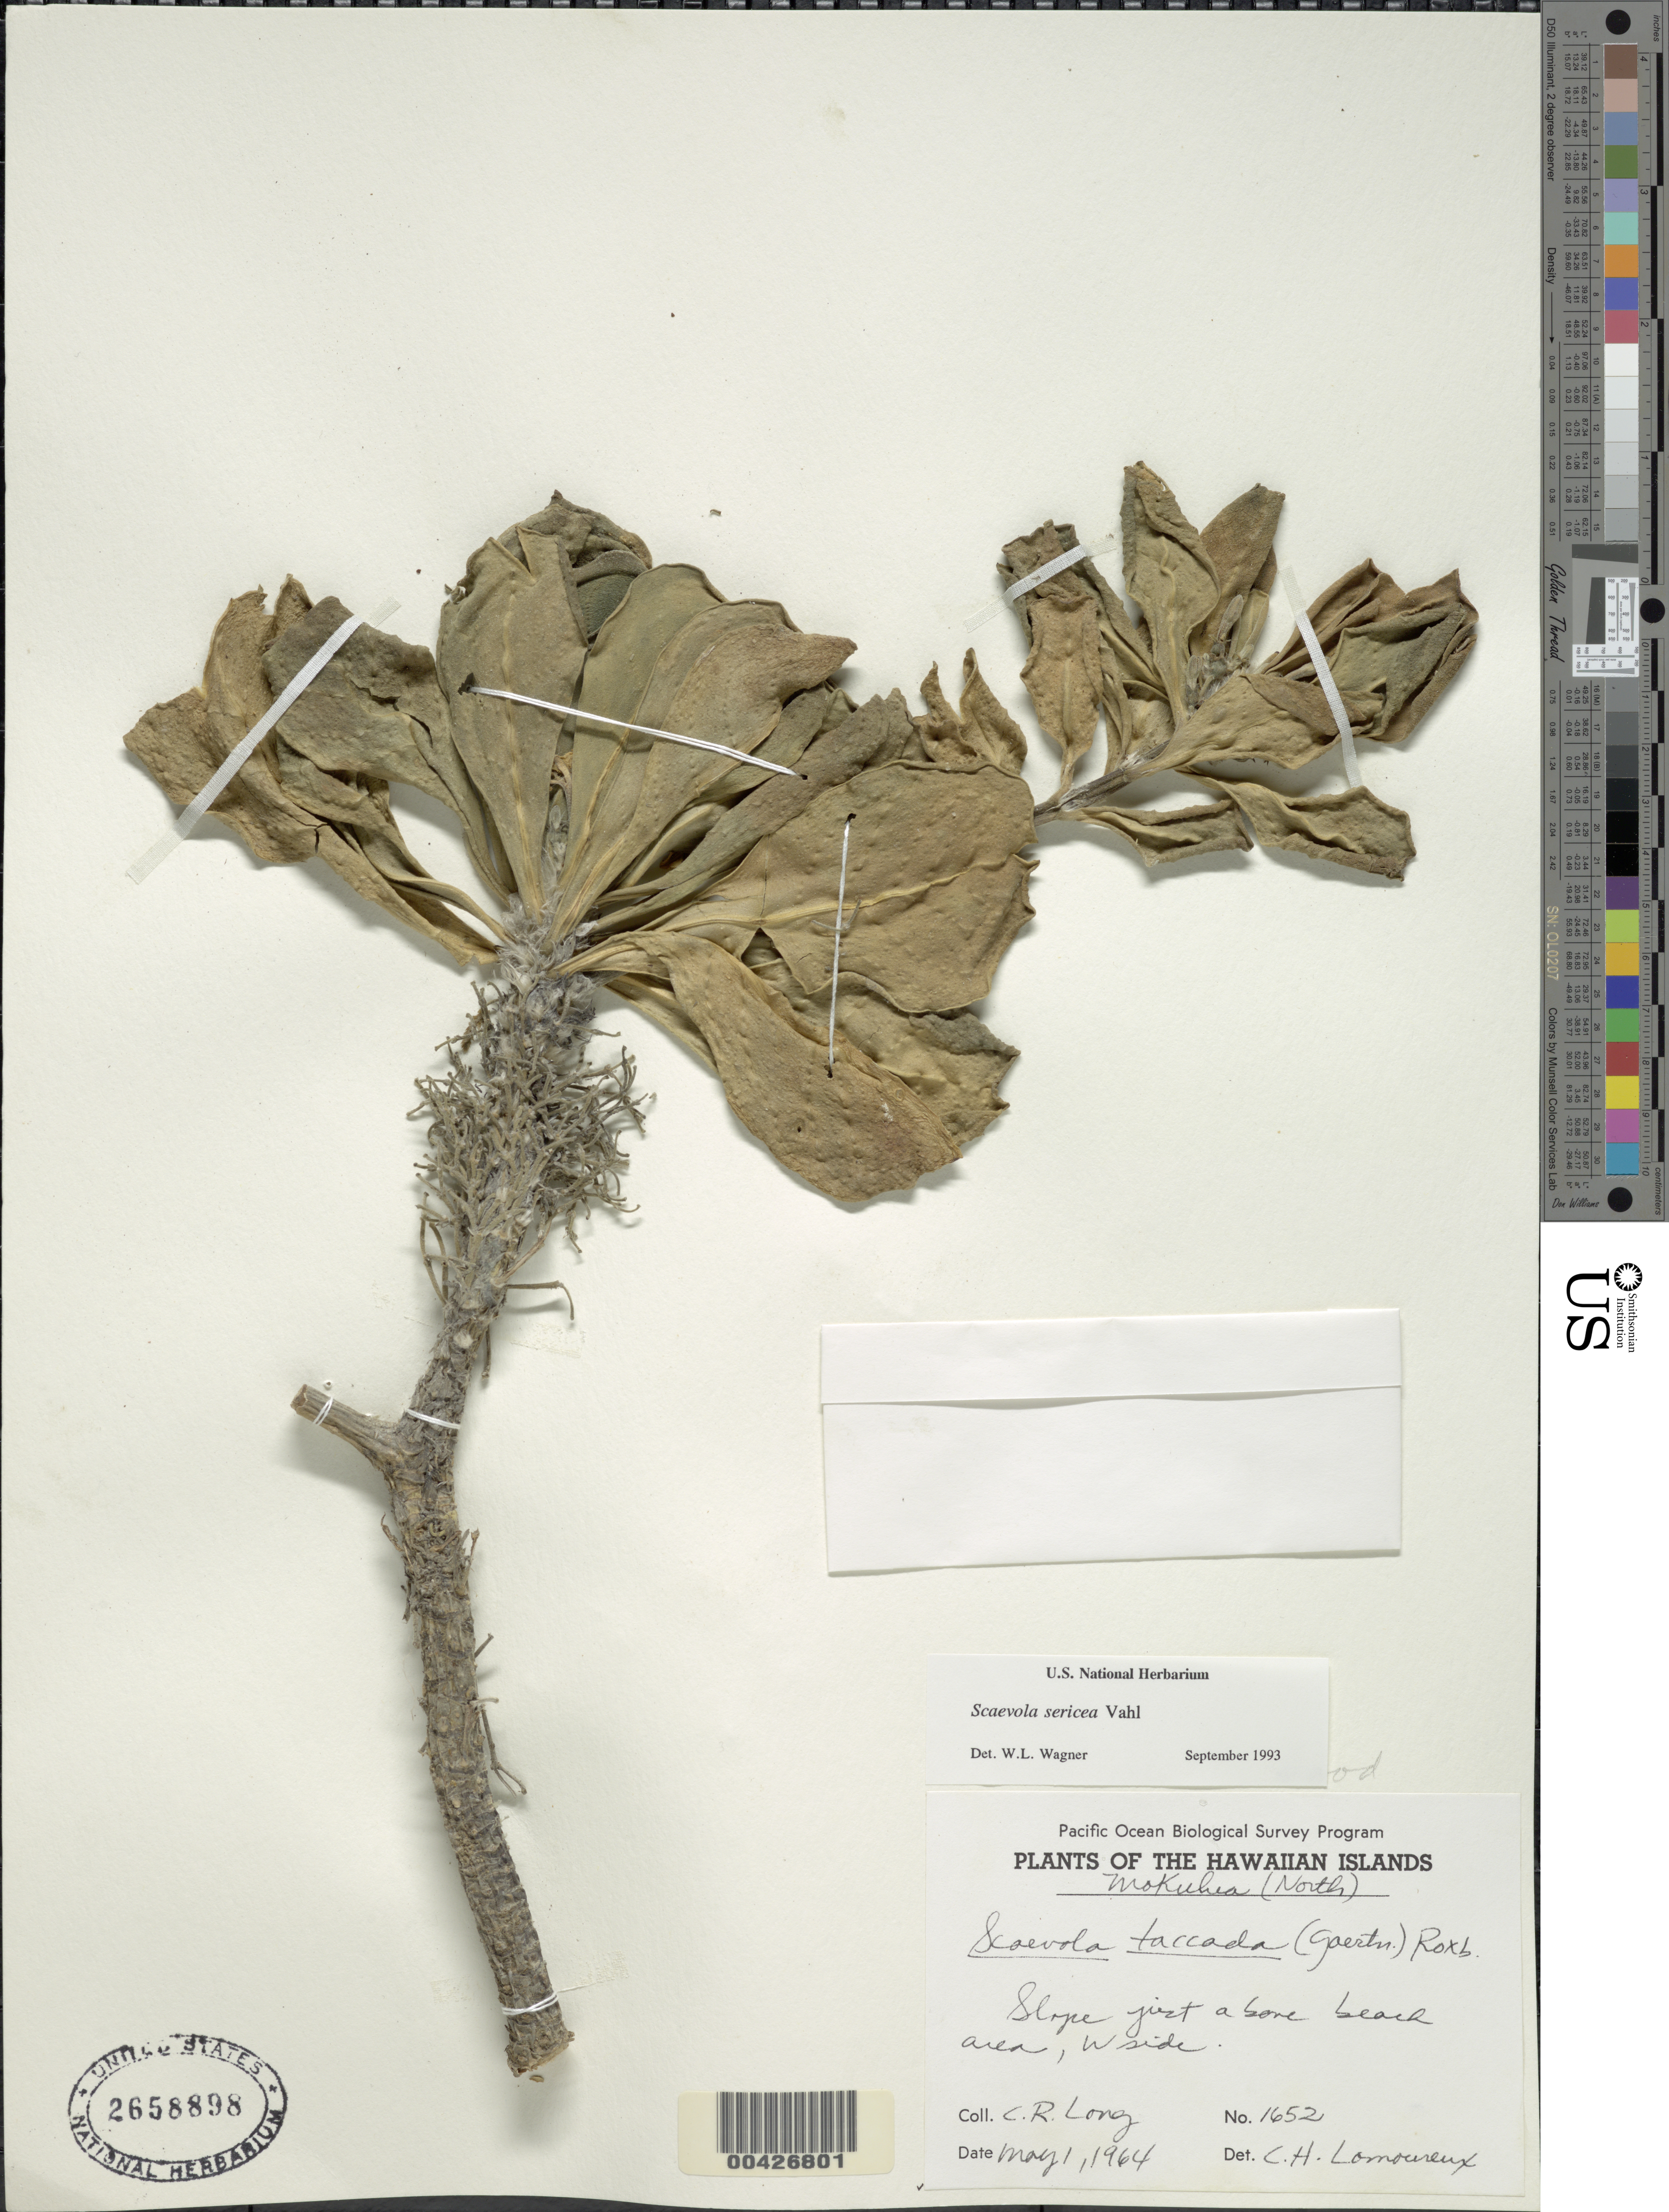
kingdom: Plantae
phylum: Tracheophyta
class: Magnoliopsida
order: Asterales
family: Goodeniaceae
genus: Scaevola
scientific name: Scaevola taccada var. taccada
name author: (Gaertn.) Roxb.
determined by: Wagner, W. L., (BOT), Smithsonian Institution - National Museum of Natural History (UNITED STATES)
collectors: C. Long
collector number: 1652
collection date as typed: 1 May 1964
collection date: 1964-05-01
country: United States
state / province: Hawaii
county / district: Honolulu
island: Mokulua Islets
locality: North Island, W side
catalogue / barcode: US 2658898